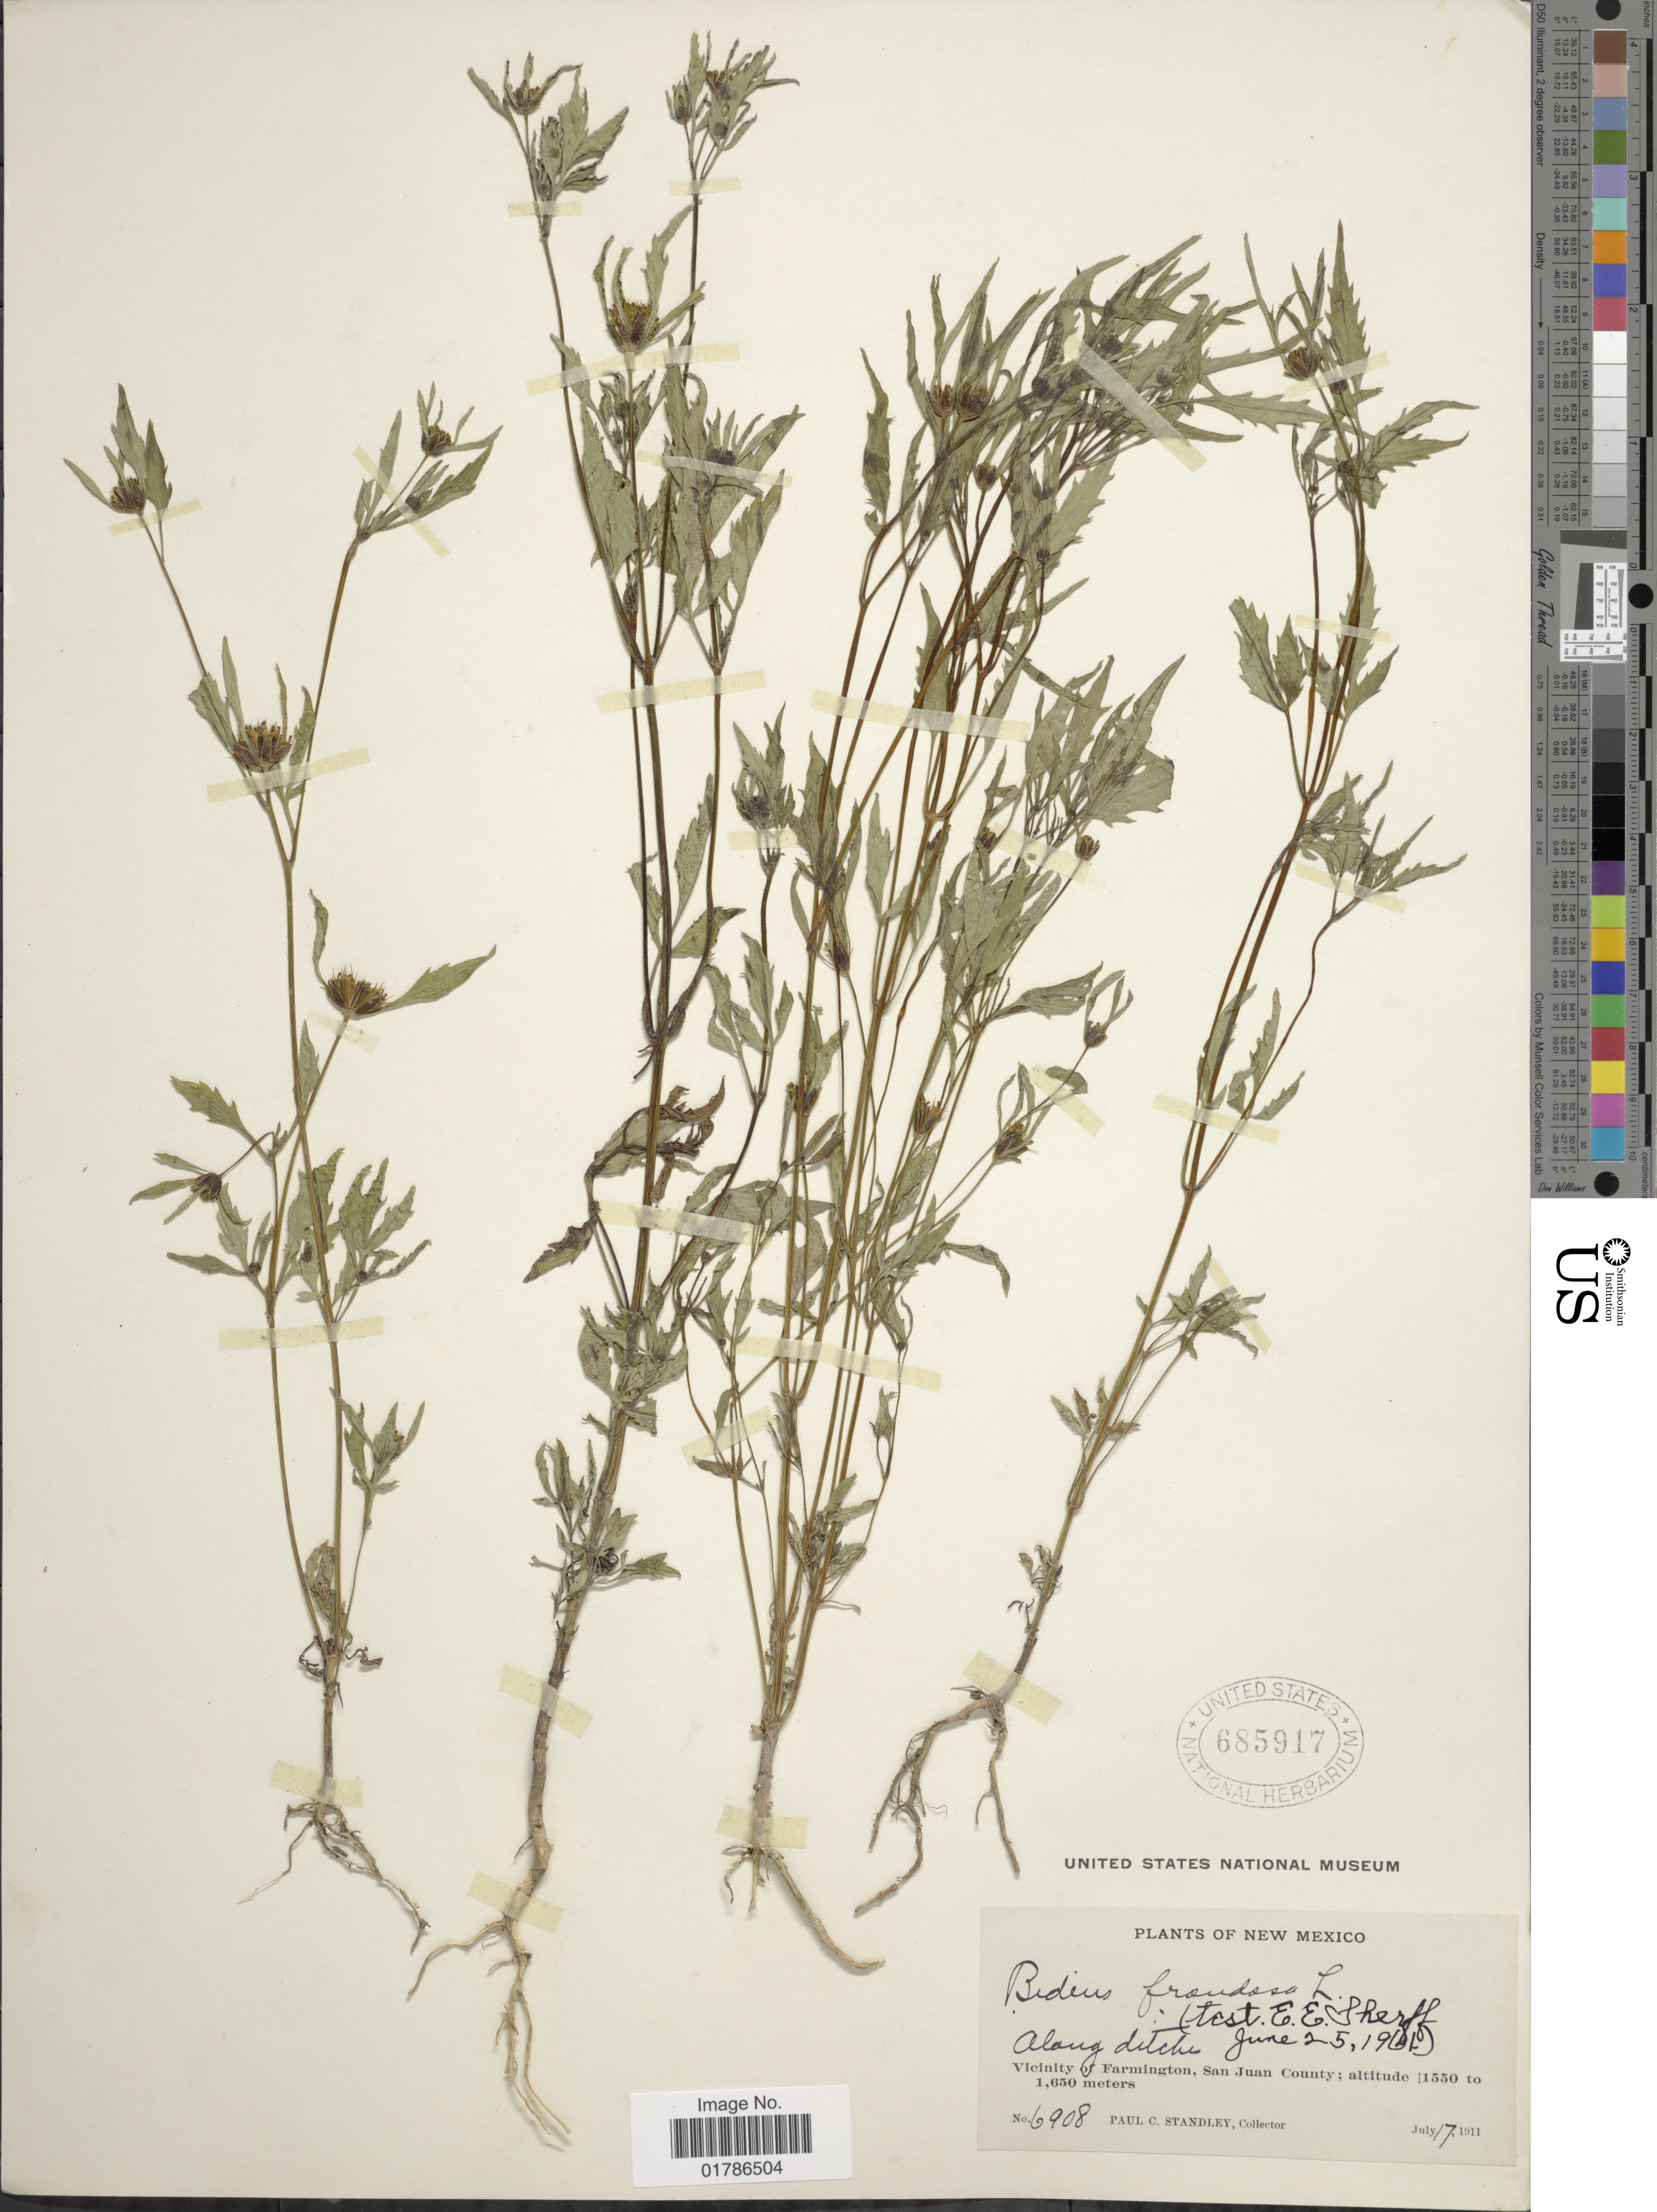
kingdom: Plantae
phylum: Tracheophyta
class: Magnoliopsida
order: Asterales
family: Asteraceae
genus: Bidens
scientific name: Bidens frondosa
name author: L.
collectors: P. C. Standley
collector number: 6908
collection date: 1911-07-17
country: United States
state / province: New Mexico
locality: Vicinity of Farmington, San Juan County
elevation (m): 1550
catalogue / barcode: US 685917